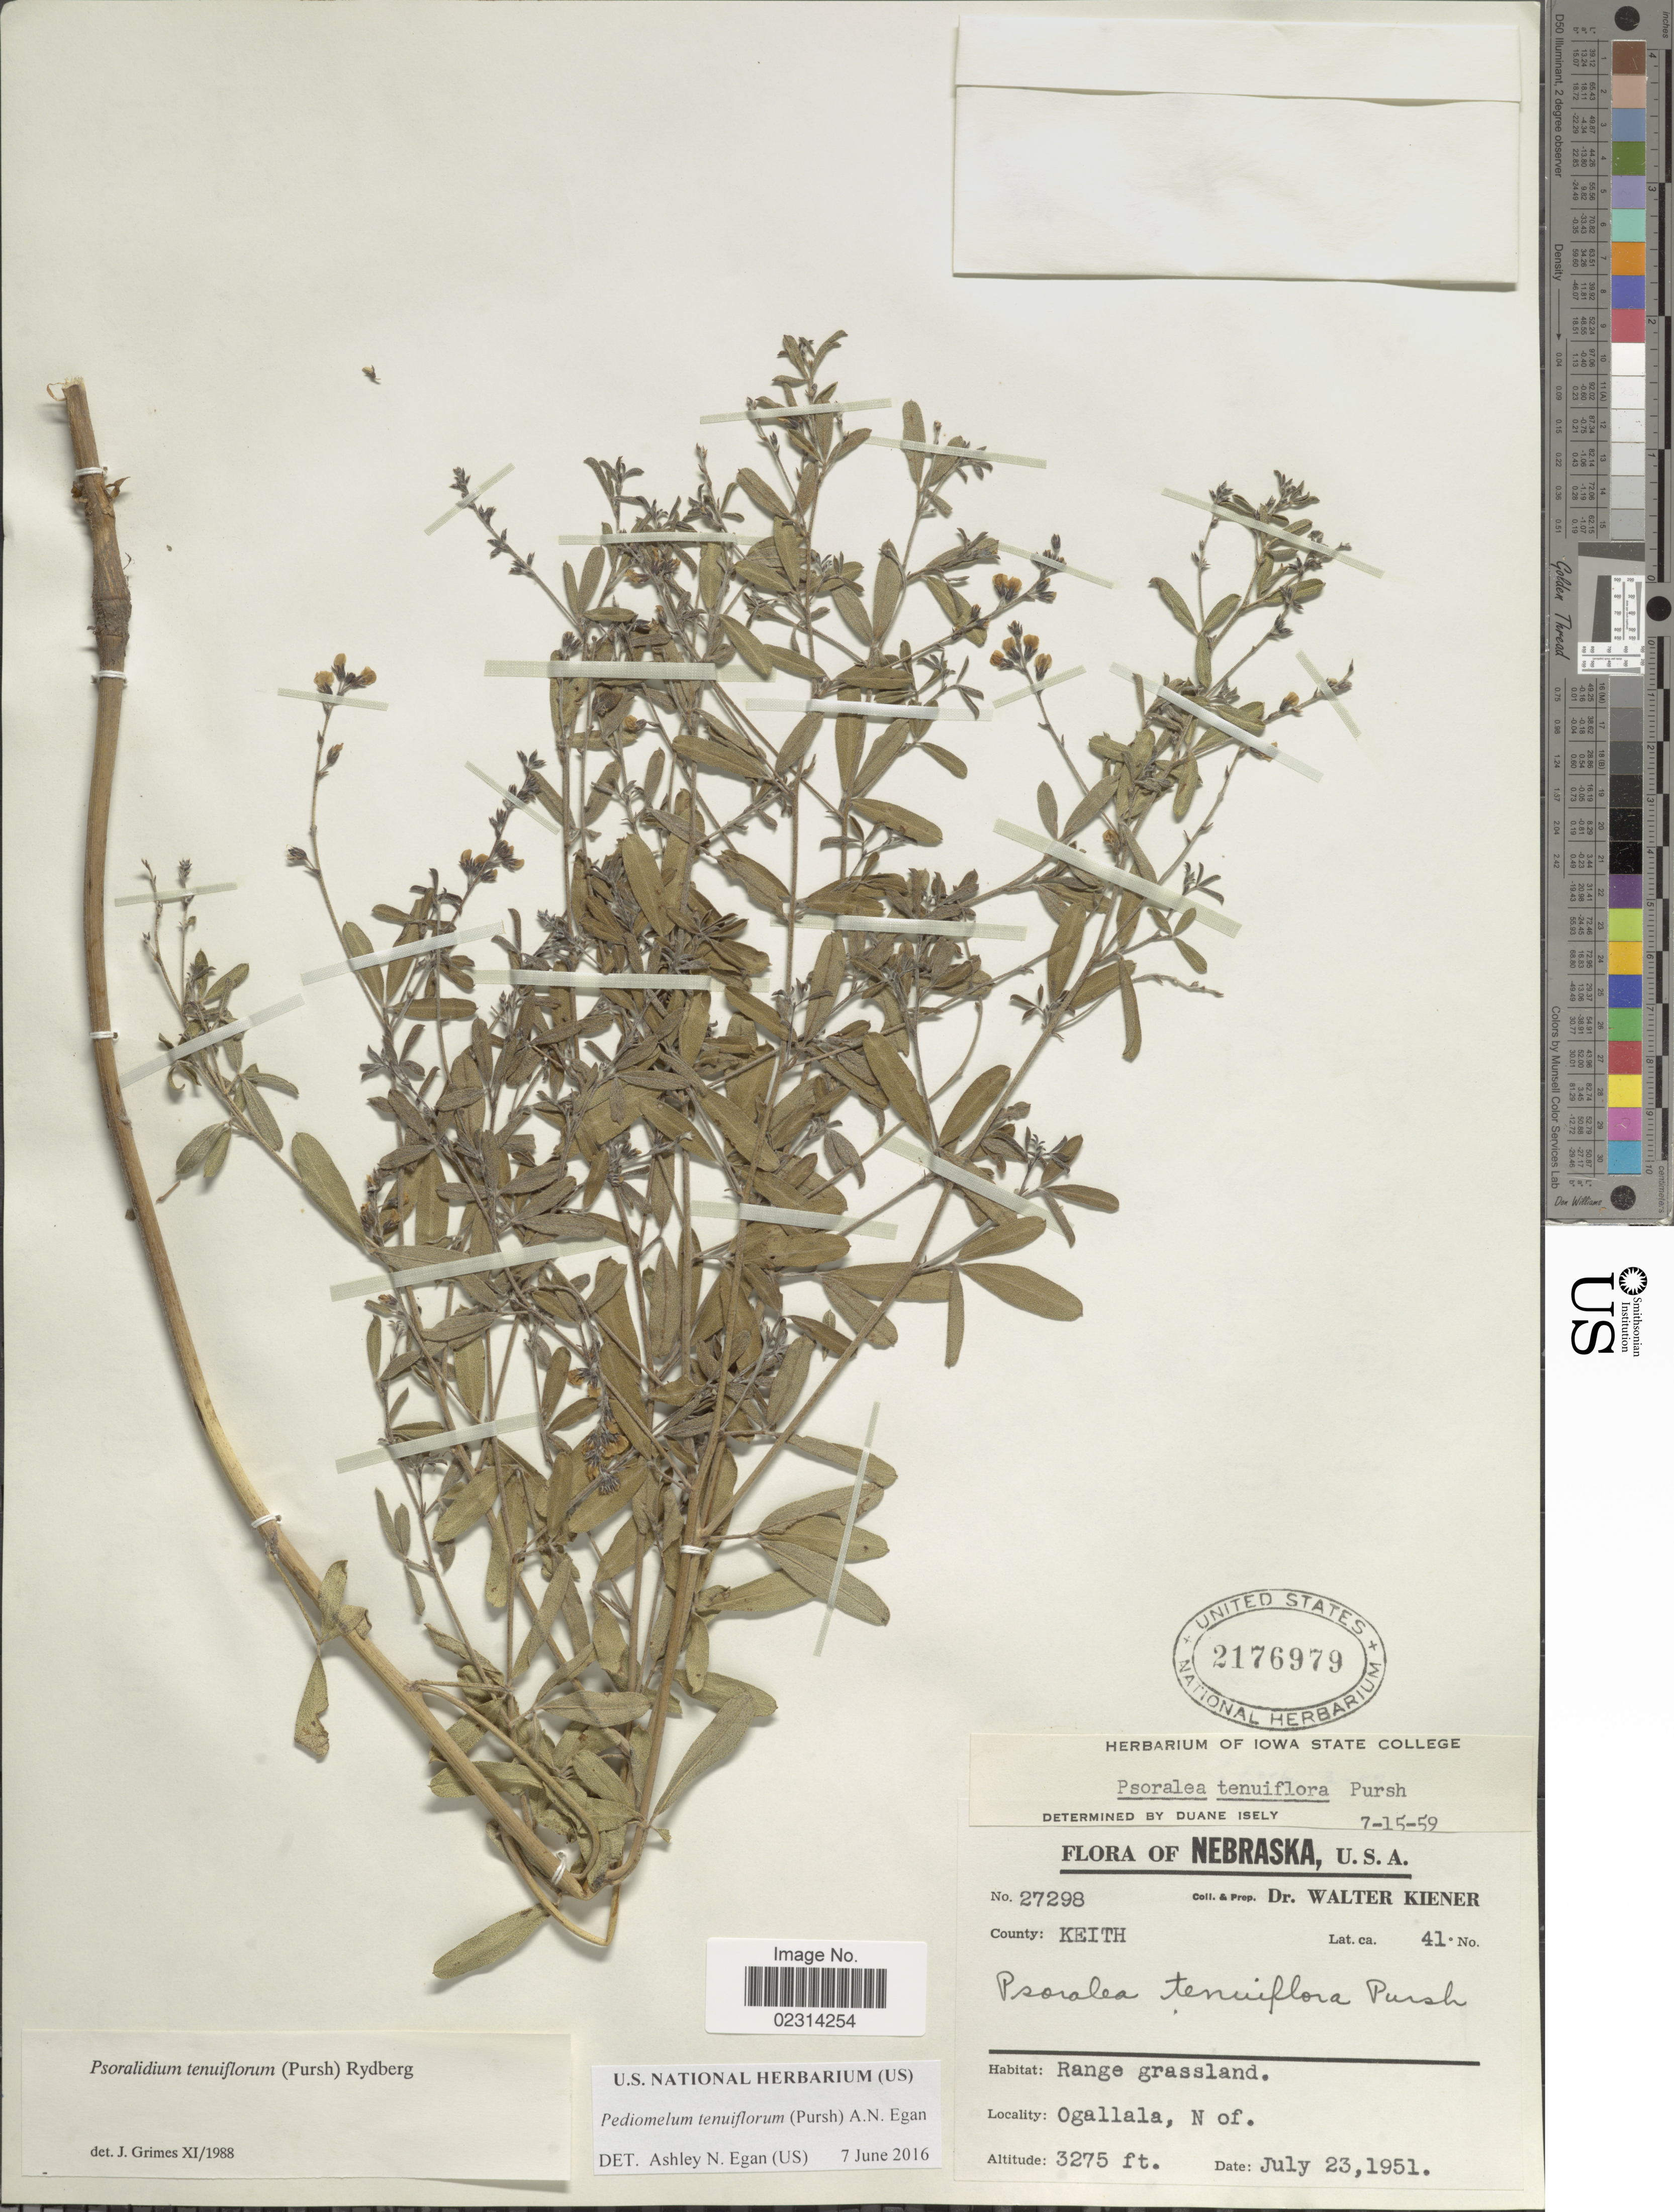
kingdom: Plantae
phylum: Tracheophyta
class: Magnoliopsida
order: Fabales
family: Fabaceae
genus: Psoralidium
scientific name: Psoralidium tenuiflorum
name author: (Pursh) Rydb.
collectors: W. Kiener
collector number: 27298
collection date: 1951-07-23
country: United States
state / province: Nebraska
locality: County: Keith. Ogallala, N of.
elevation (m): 998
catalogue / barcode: US 2176979